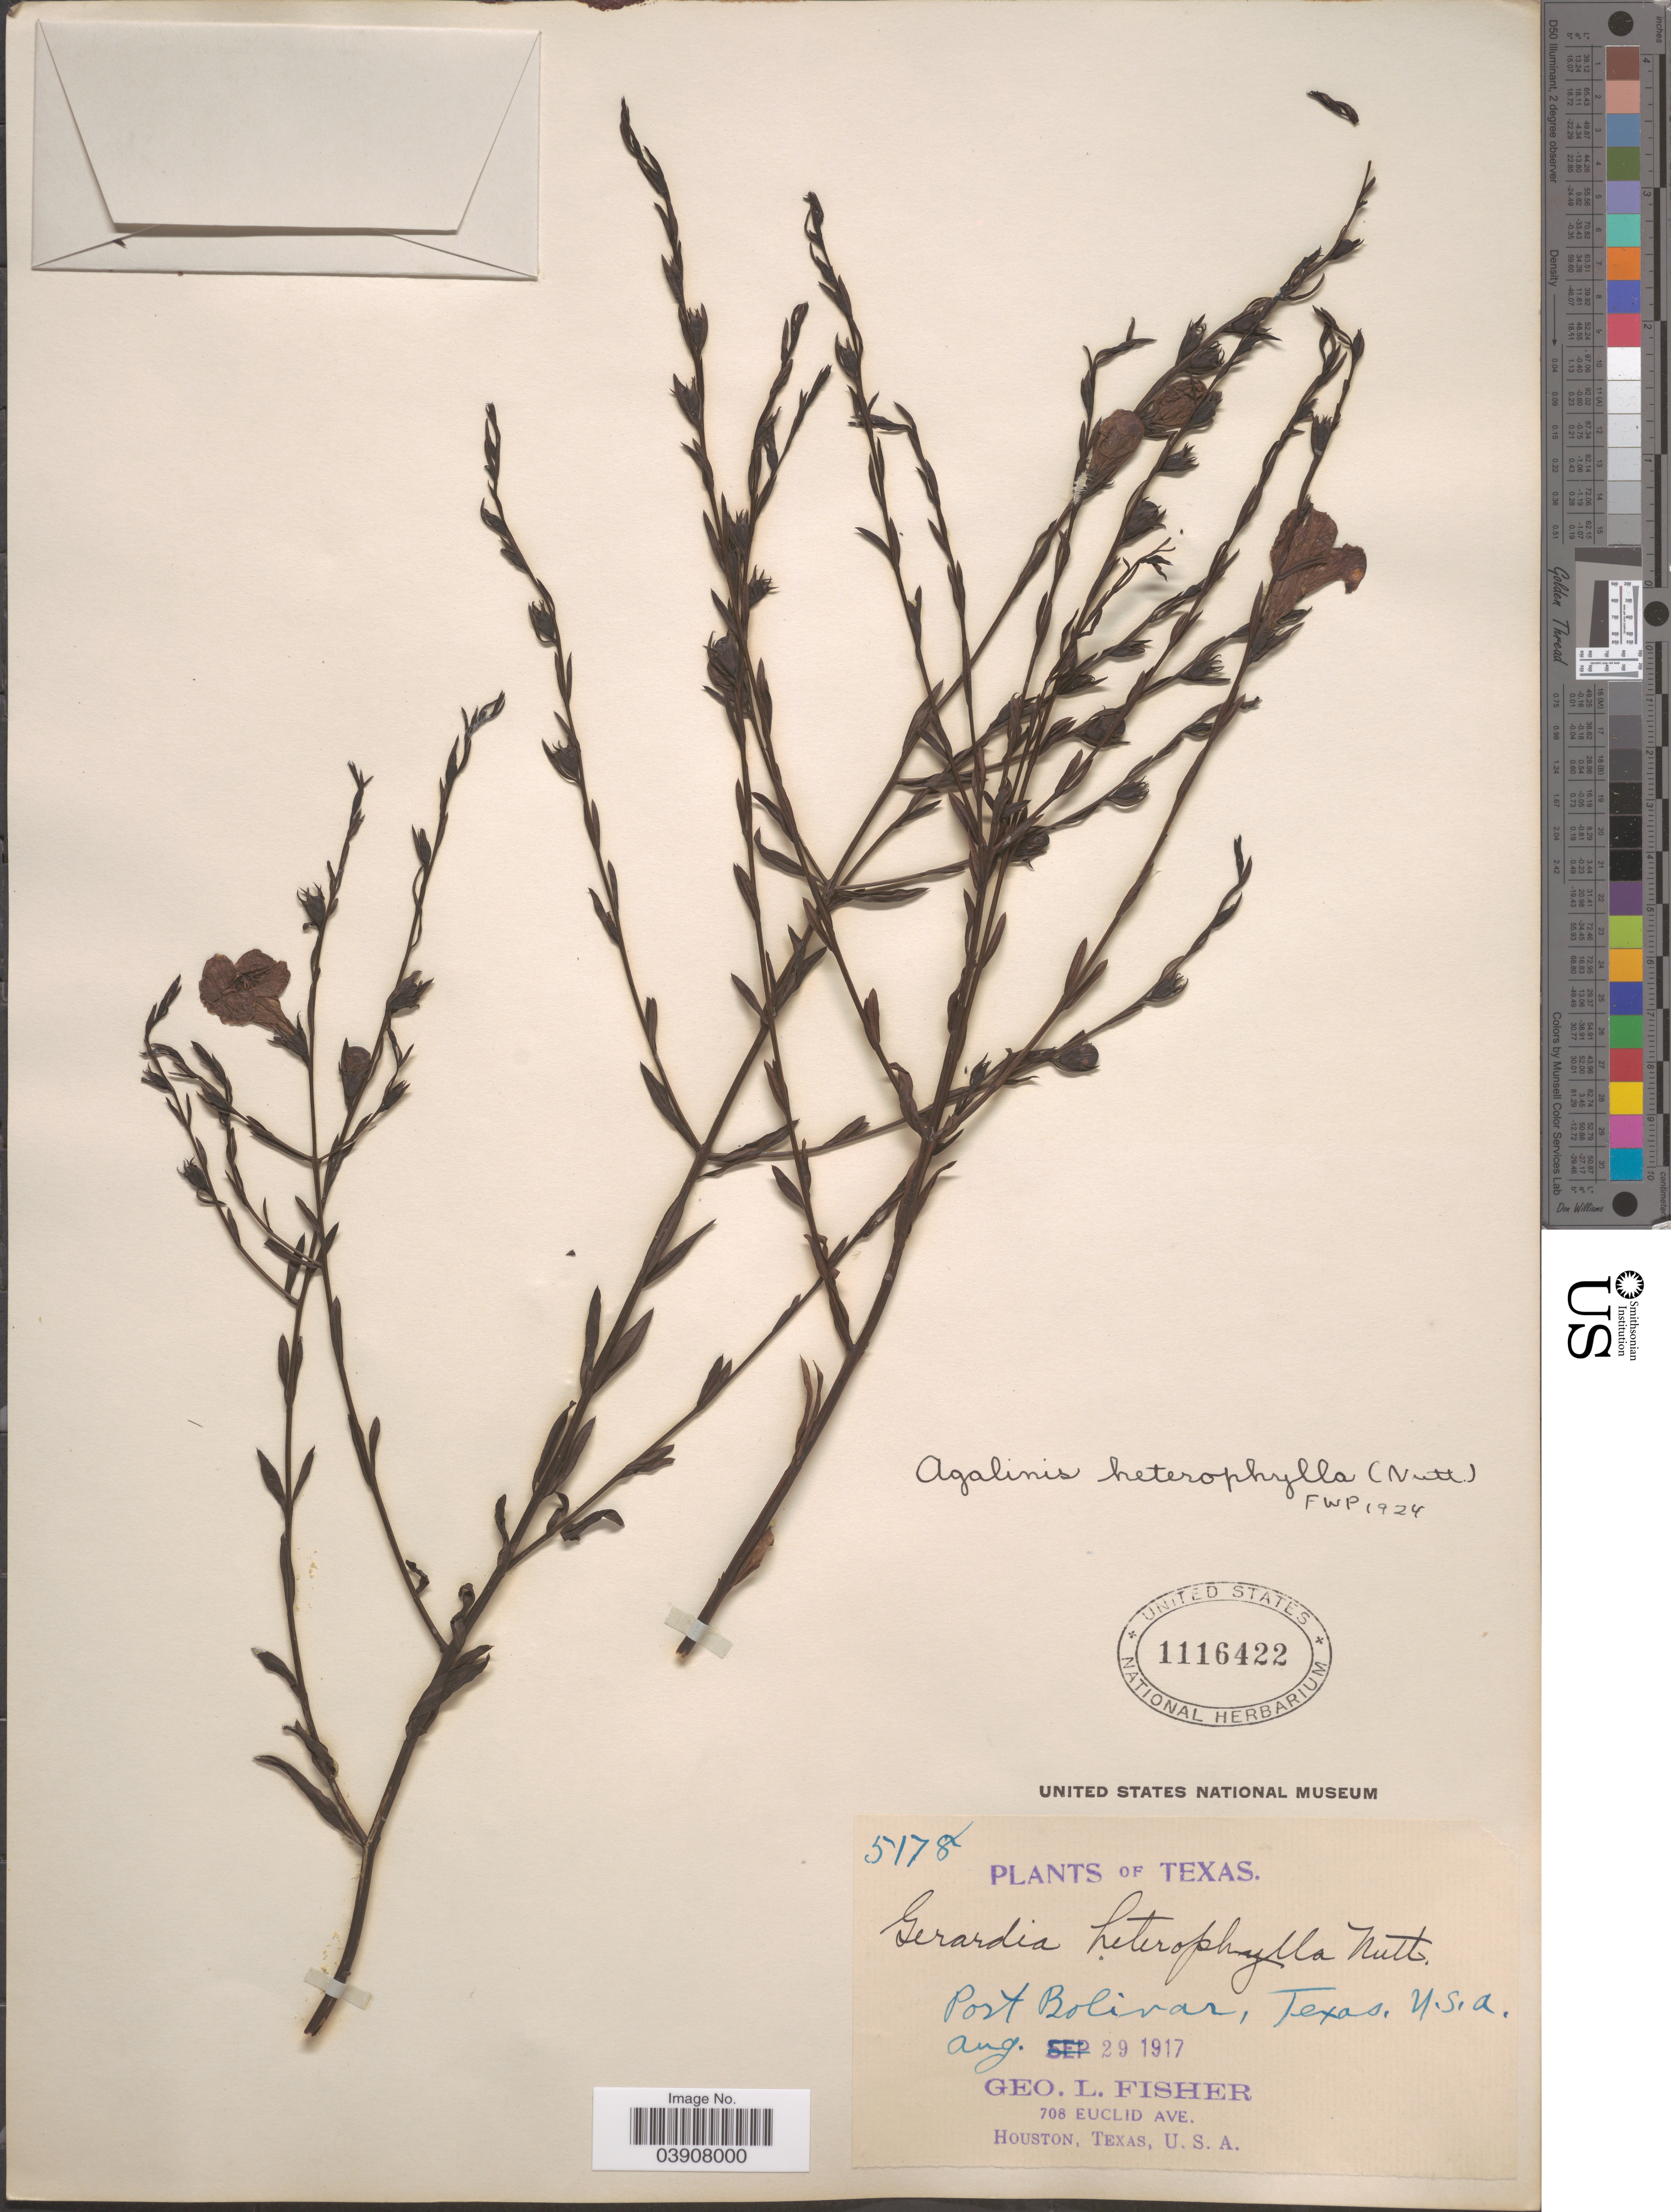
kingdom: Plantae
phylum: Tracheophyta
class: Magnoliopsida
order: Lamiales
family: Orobanchaceae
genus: Agalinis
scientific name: Agalinis heterophylla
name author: (Nutt.) Small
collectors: G. L. Fisher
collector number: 5178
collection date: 1917-08-29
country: United States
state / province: Texas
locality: Post Bolivar.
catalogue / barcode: US 1116422